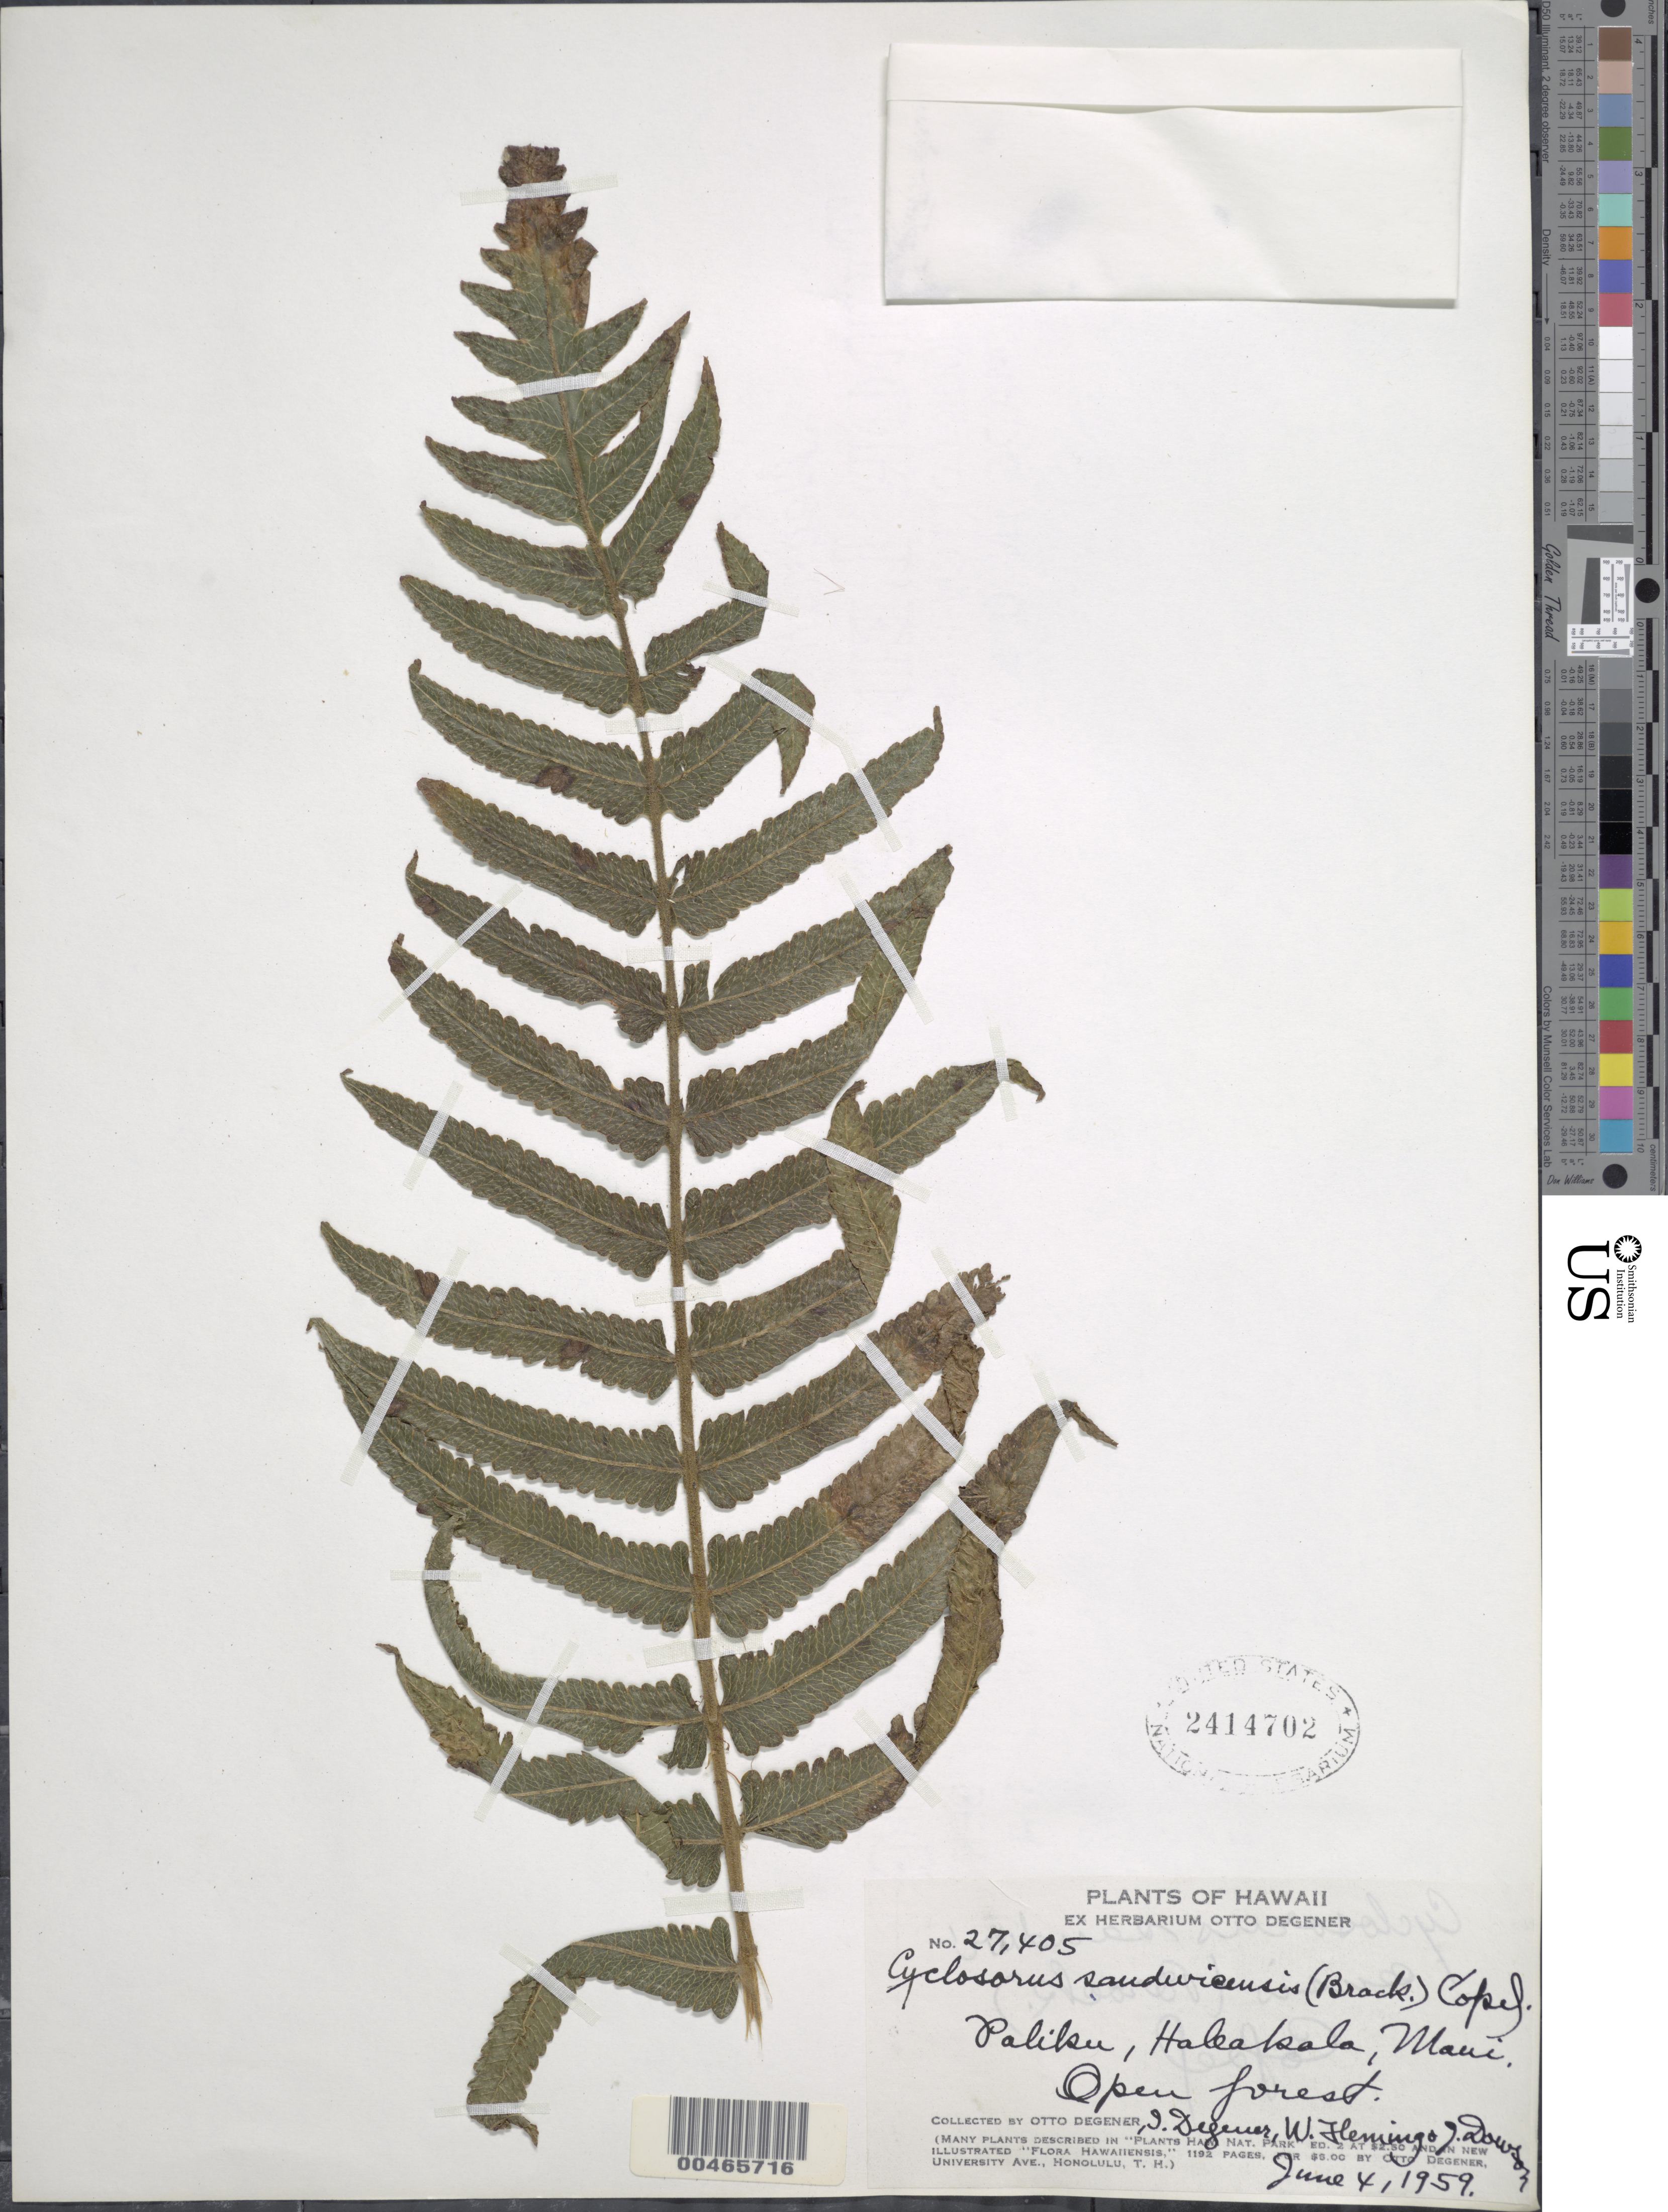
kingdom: Plantae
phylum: Tracheophyta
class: Polypodiopsida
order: Polypodiales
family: Thelypteridaceae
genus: Cyclosorus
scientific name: Cyclosorus sandwicensis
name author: Copel.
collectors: O. Degener, I. Degener, W. Fleming & J. Dowson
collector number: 27405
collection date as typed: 4 Jun 1959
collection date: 1959-06-04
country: United States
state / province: Hawaii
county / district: Maui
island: Maui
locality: Paliku, Haleakala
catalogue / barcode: US 2414702